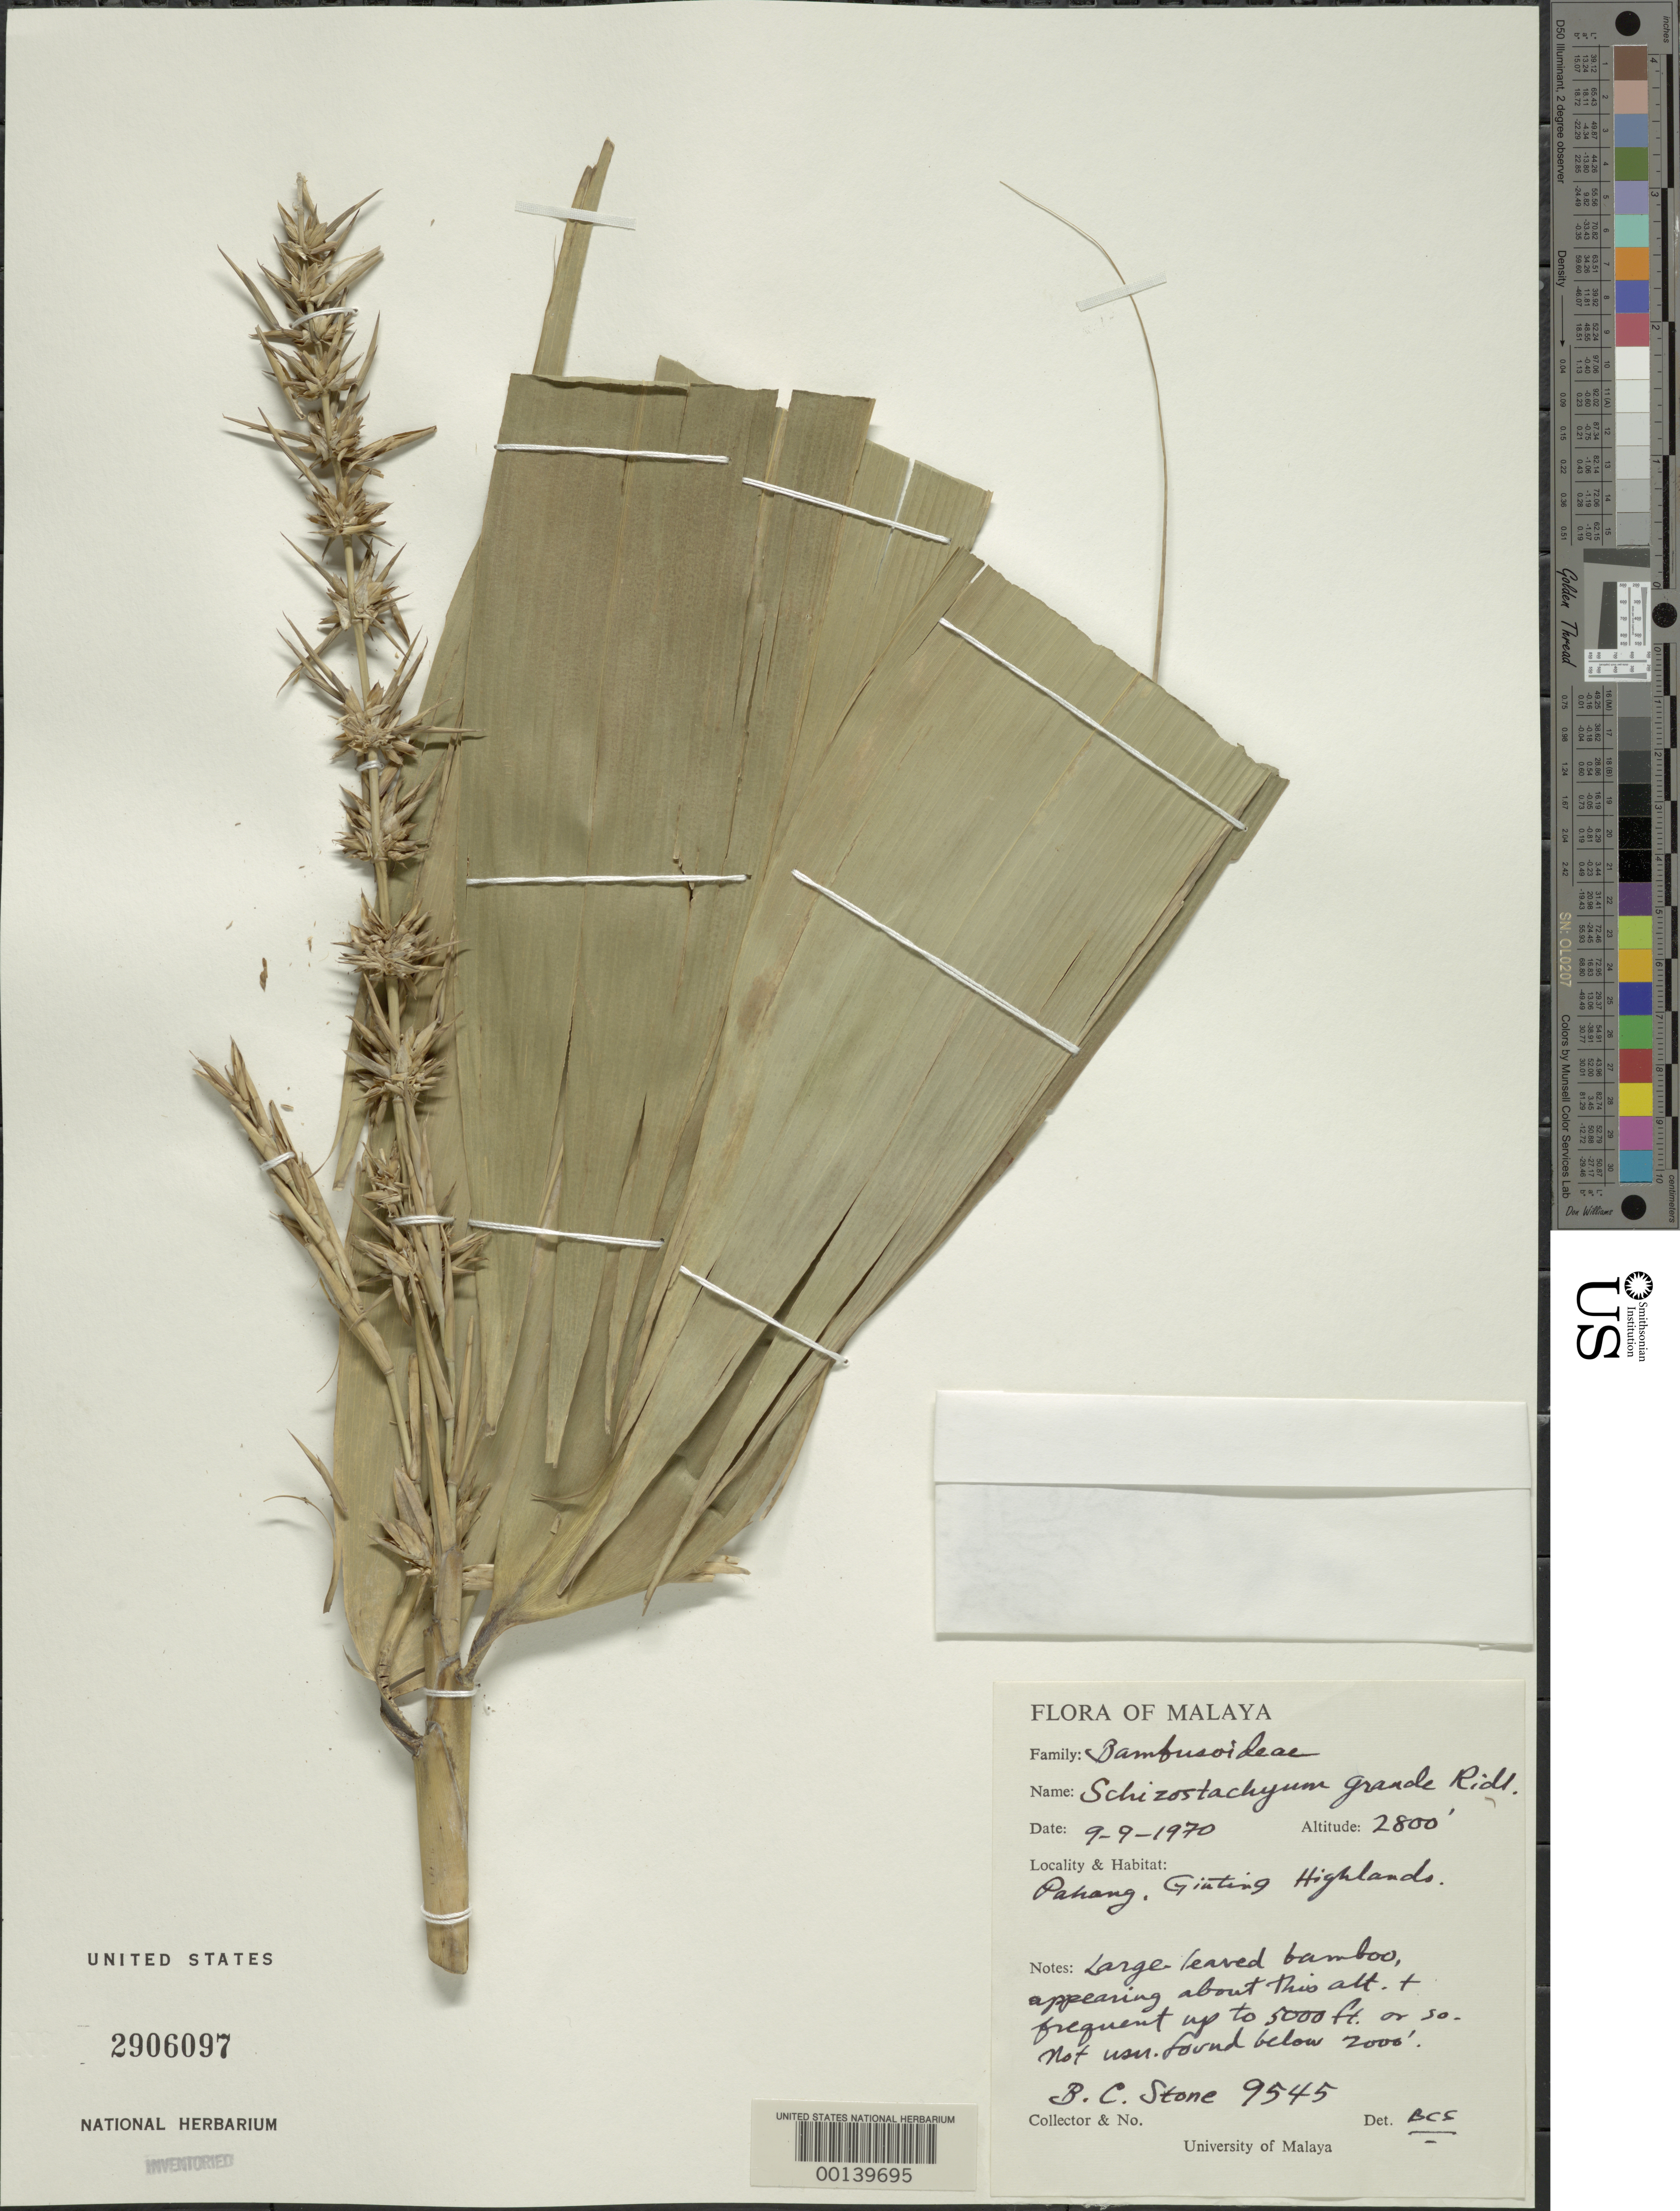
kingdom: Plantae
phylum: Tracheophyta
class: Liliopsida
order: Poales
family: Poaceae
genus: Schizostachyum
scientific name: Schizostachyum grande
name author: Ridl.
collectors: B. C. Stone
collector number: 9545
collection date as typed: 09 Sep 1970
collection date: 1970-09-09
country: Malaysia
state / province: Pahang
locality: Ginting highlands [Malay Peninsula]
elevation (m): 854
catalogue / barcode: US 2906097